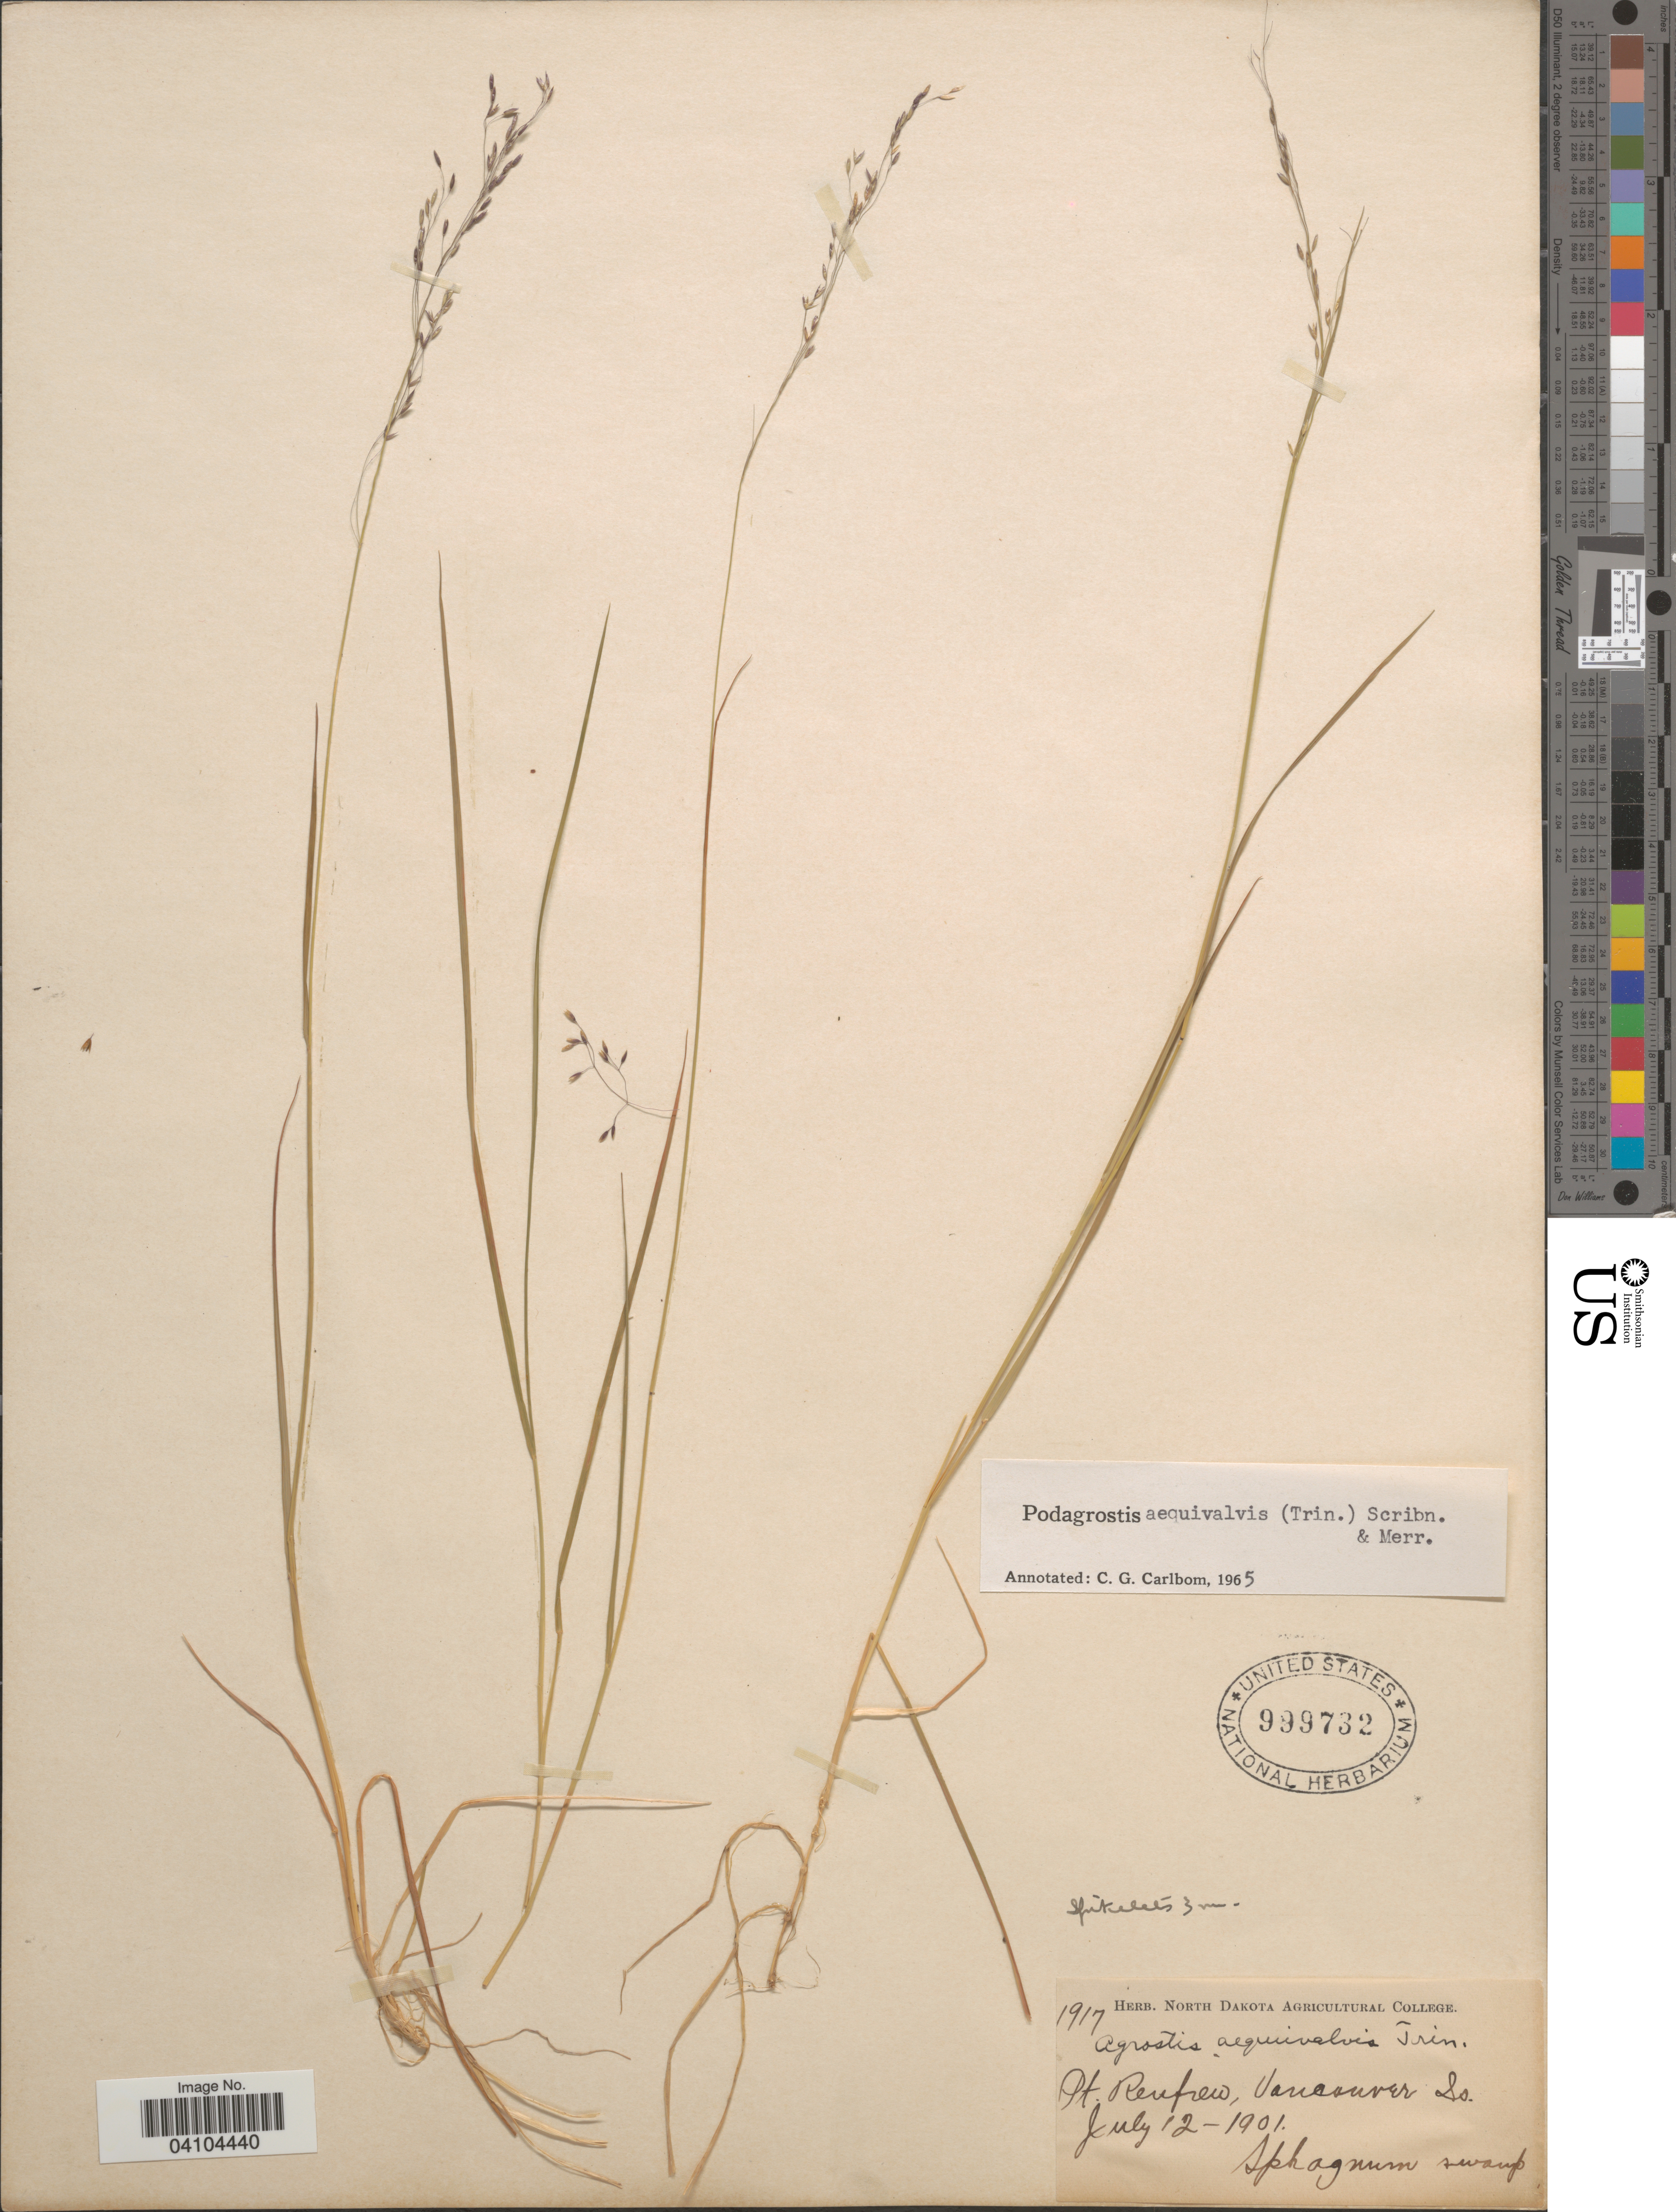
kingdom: Plantae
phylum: Tracheophyta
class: Liliopsida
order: Poales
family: Poaceae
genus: Podagrostis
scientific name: Podagrostis aequivalvis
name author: (Trin.) Scribn. & Merr.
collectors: ex herb. North Dakota Agricultural College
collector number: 1917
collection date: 1901-07-12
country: Canada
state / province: British Columbia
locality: Pt. Renfrew, Vancouver Is.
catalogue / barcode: US 999732